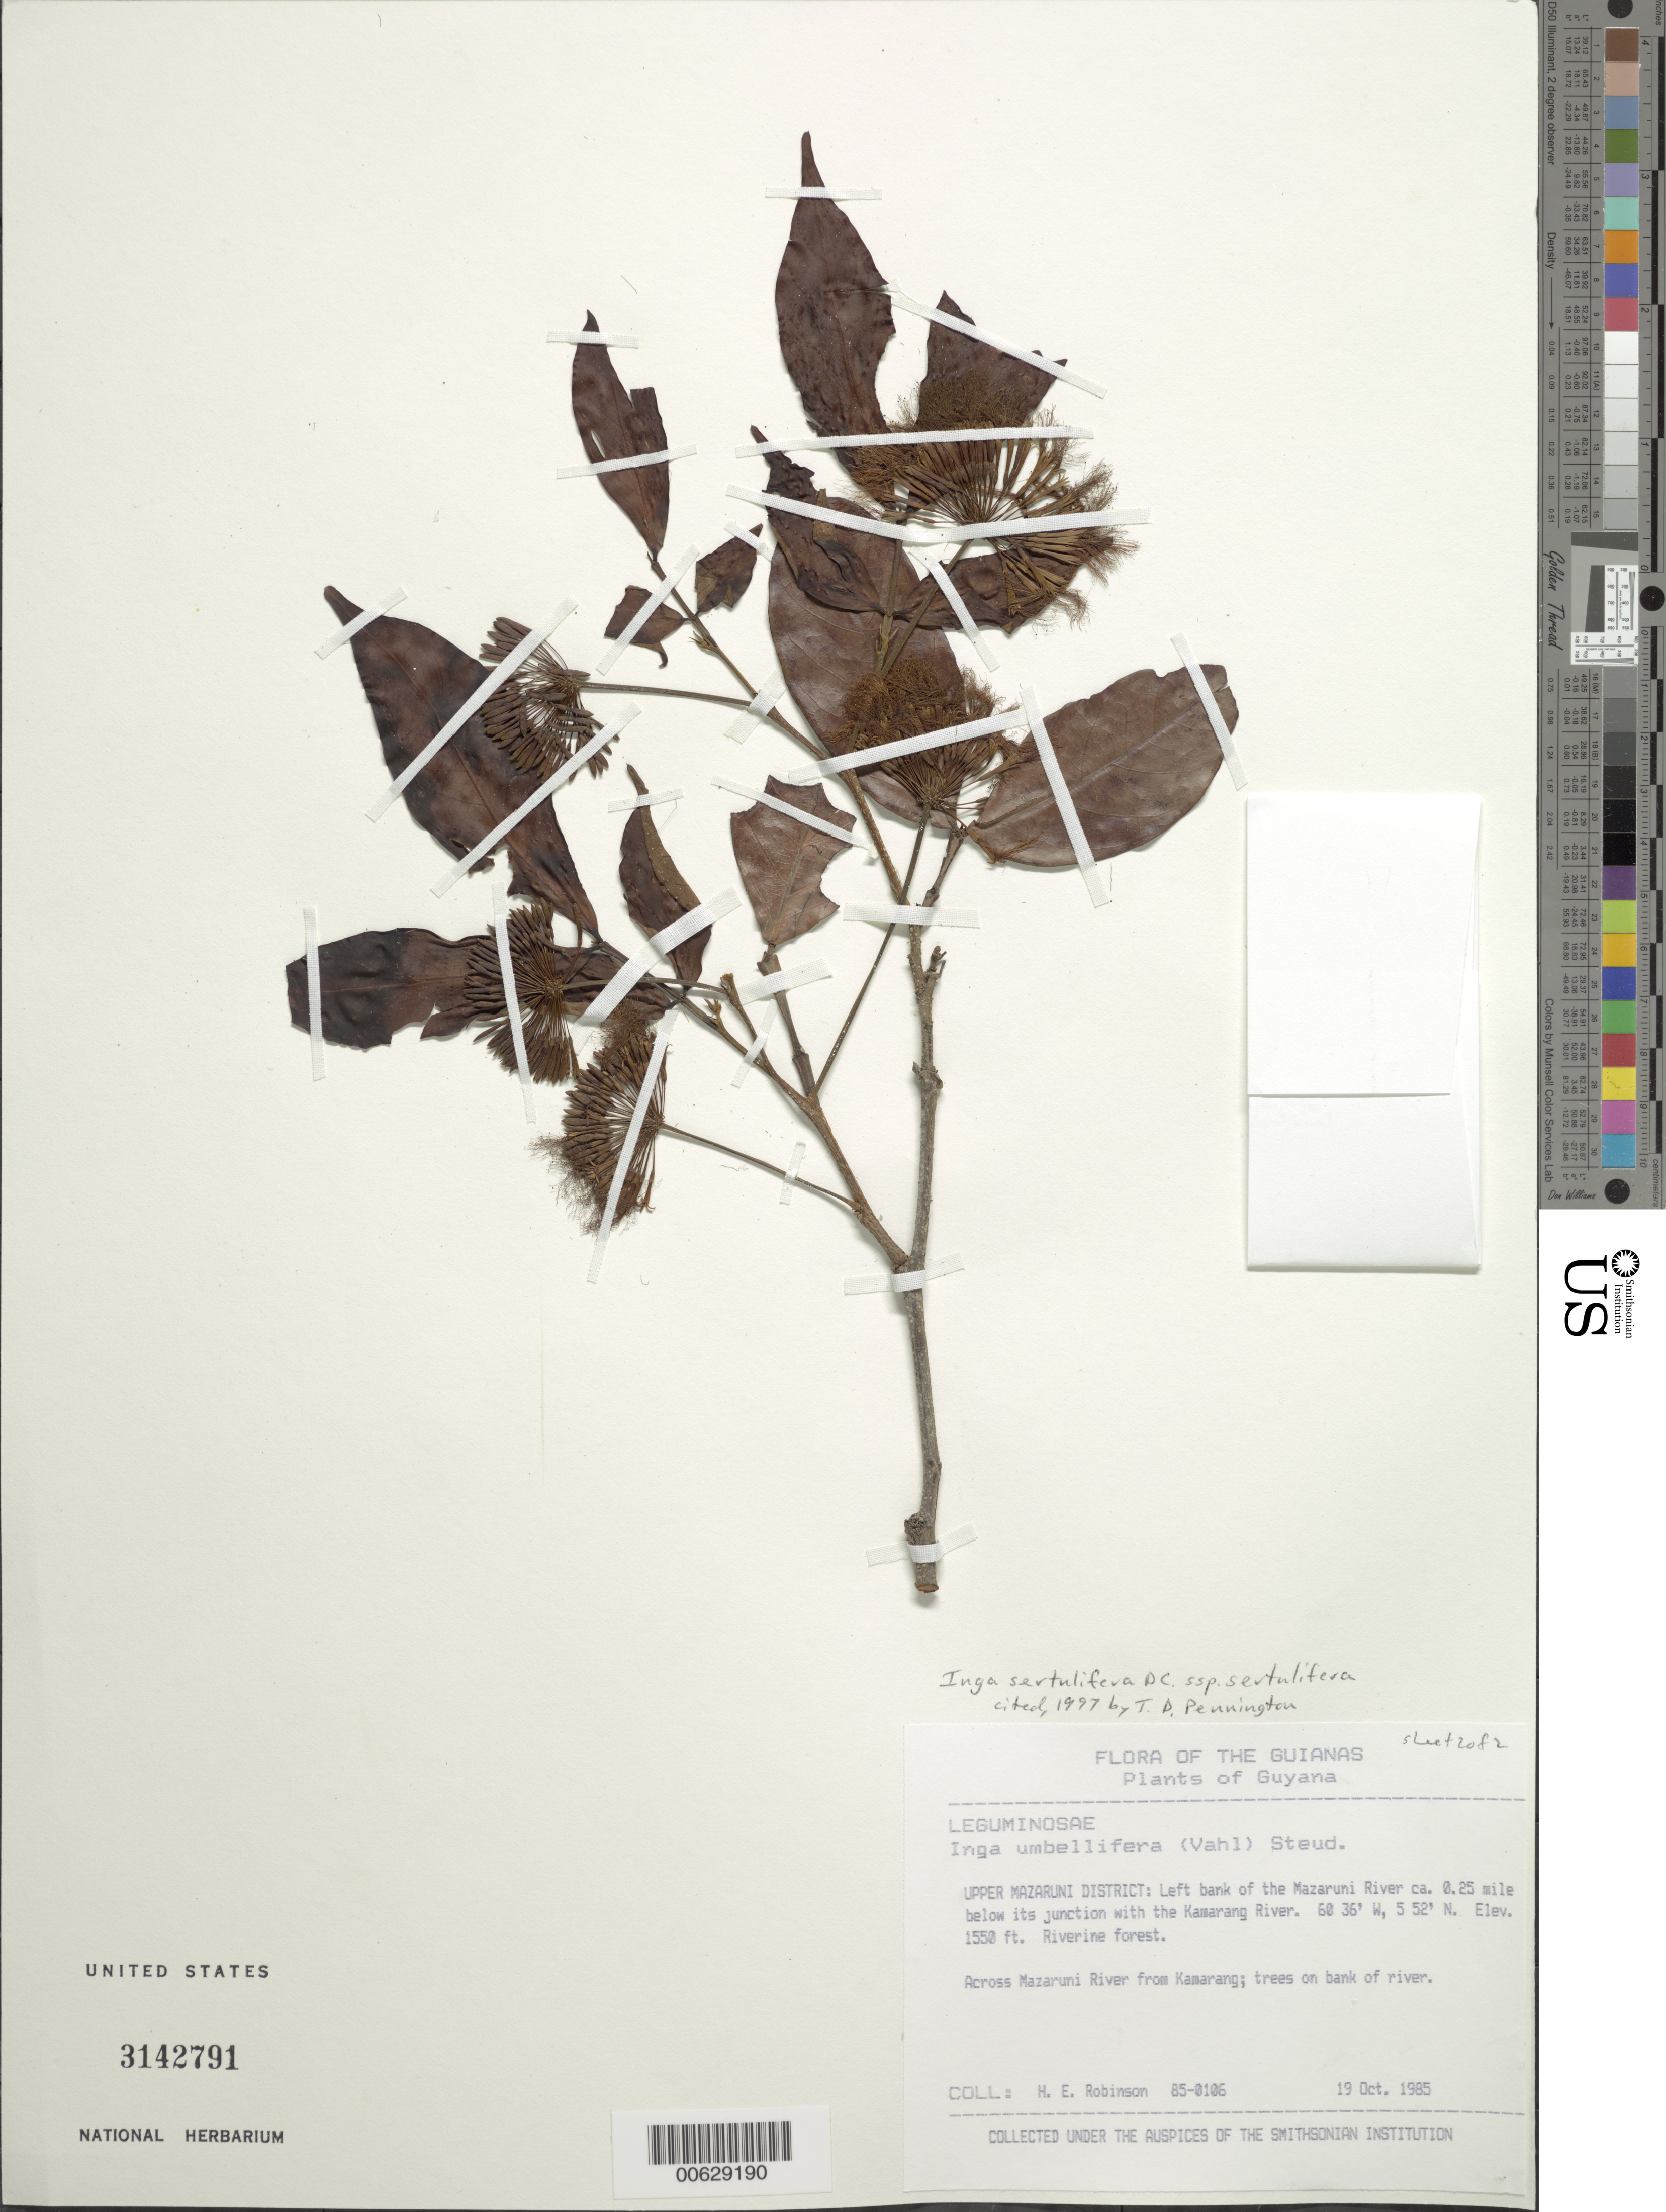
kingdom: Plantae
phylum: Tracheophyta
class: Magnoliopsida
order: Fabales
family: Fabaceae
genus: Inga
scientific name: Inga sertulifera subsp. sertulifera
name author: DC.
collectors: H. Robinson & D. B. Lellinger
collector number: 850106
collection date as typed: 18 October 1985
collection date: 1985-10-18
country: Guyana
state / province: Cuyuni-Mazaruni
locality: Across Mazaruni River from Kamarang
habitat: Riverine forest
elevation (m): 472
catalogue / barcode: US 3142791